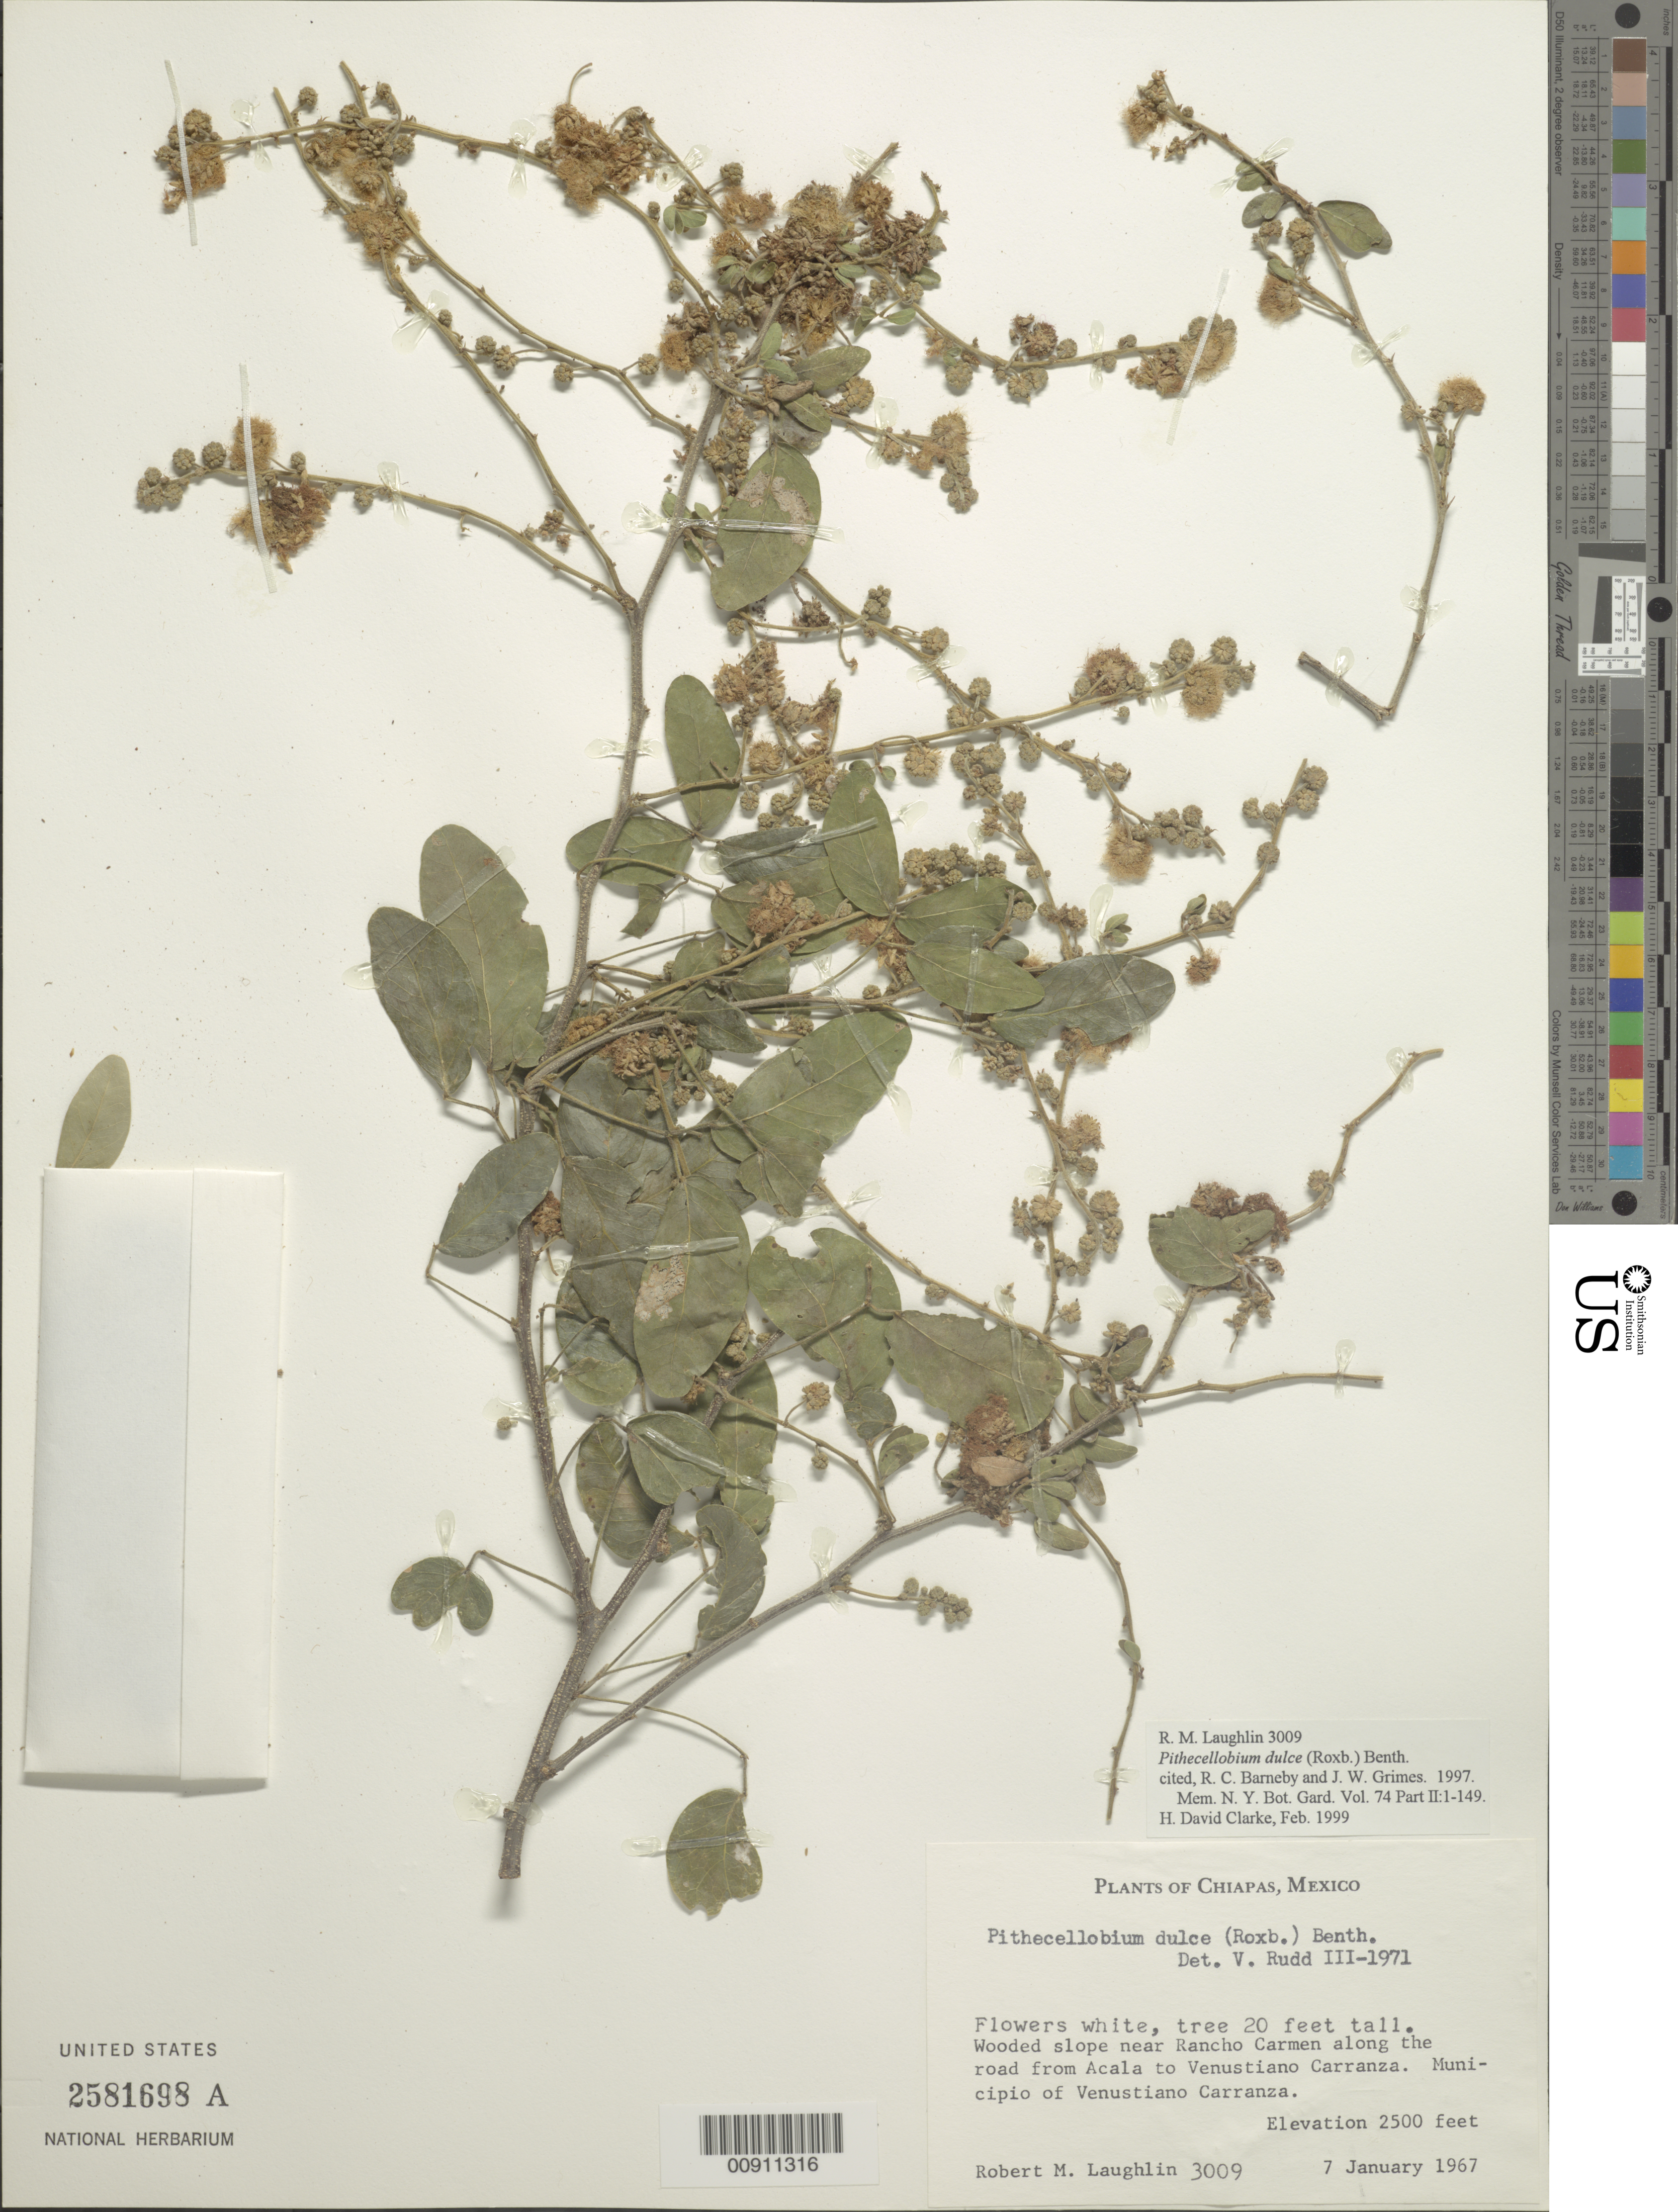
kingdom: Plantae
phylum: Tracheophyta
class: Magnoliopsida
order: Fabales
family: Fabaceae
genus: Pithecellobium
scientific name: Pithecellobium dulce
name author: (Roxb.) Benth.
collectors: R. M. Laughlin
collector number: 3009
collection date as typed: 07 Jan 1967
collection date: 1967-01-07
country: Mexico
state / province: Chiapas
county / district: Venustiano Carranza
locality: Near Rancho Carmen along the road from Acala to Venustiano Carranza. Municipio of Venustiano Carranza, Chiapas.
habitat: Wooded slope.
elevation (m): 762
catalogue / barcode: US 2581698A